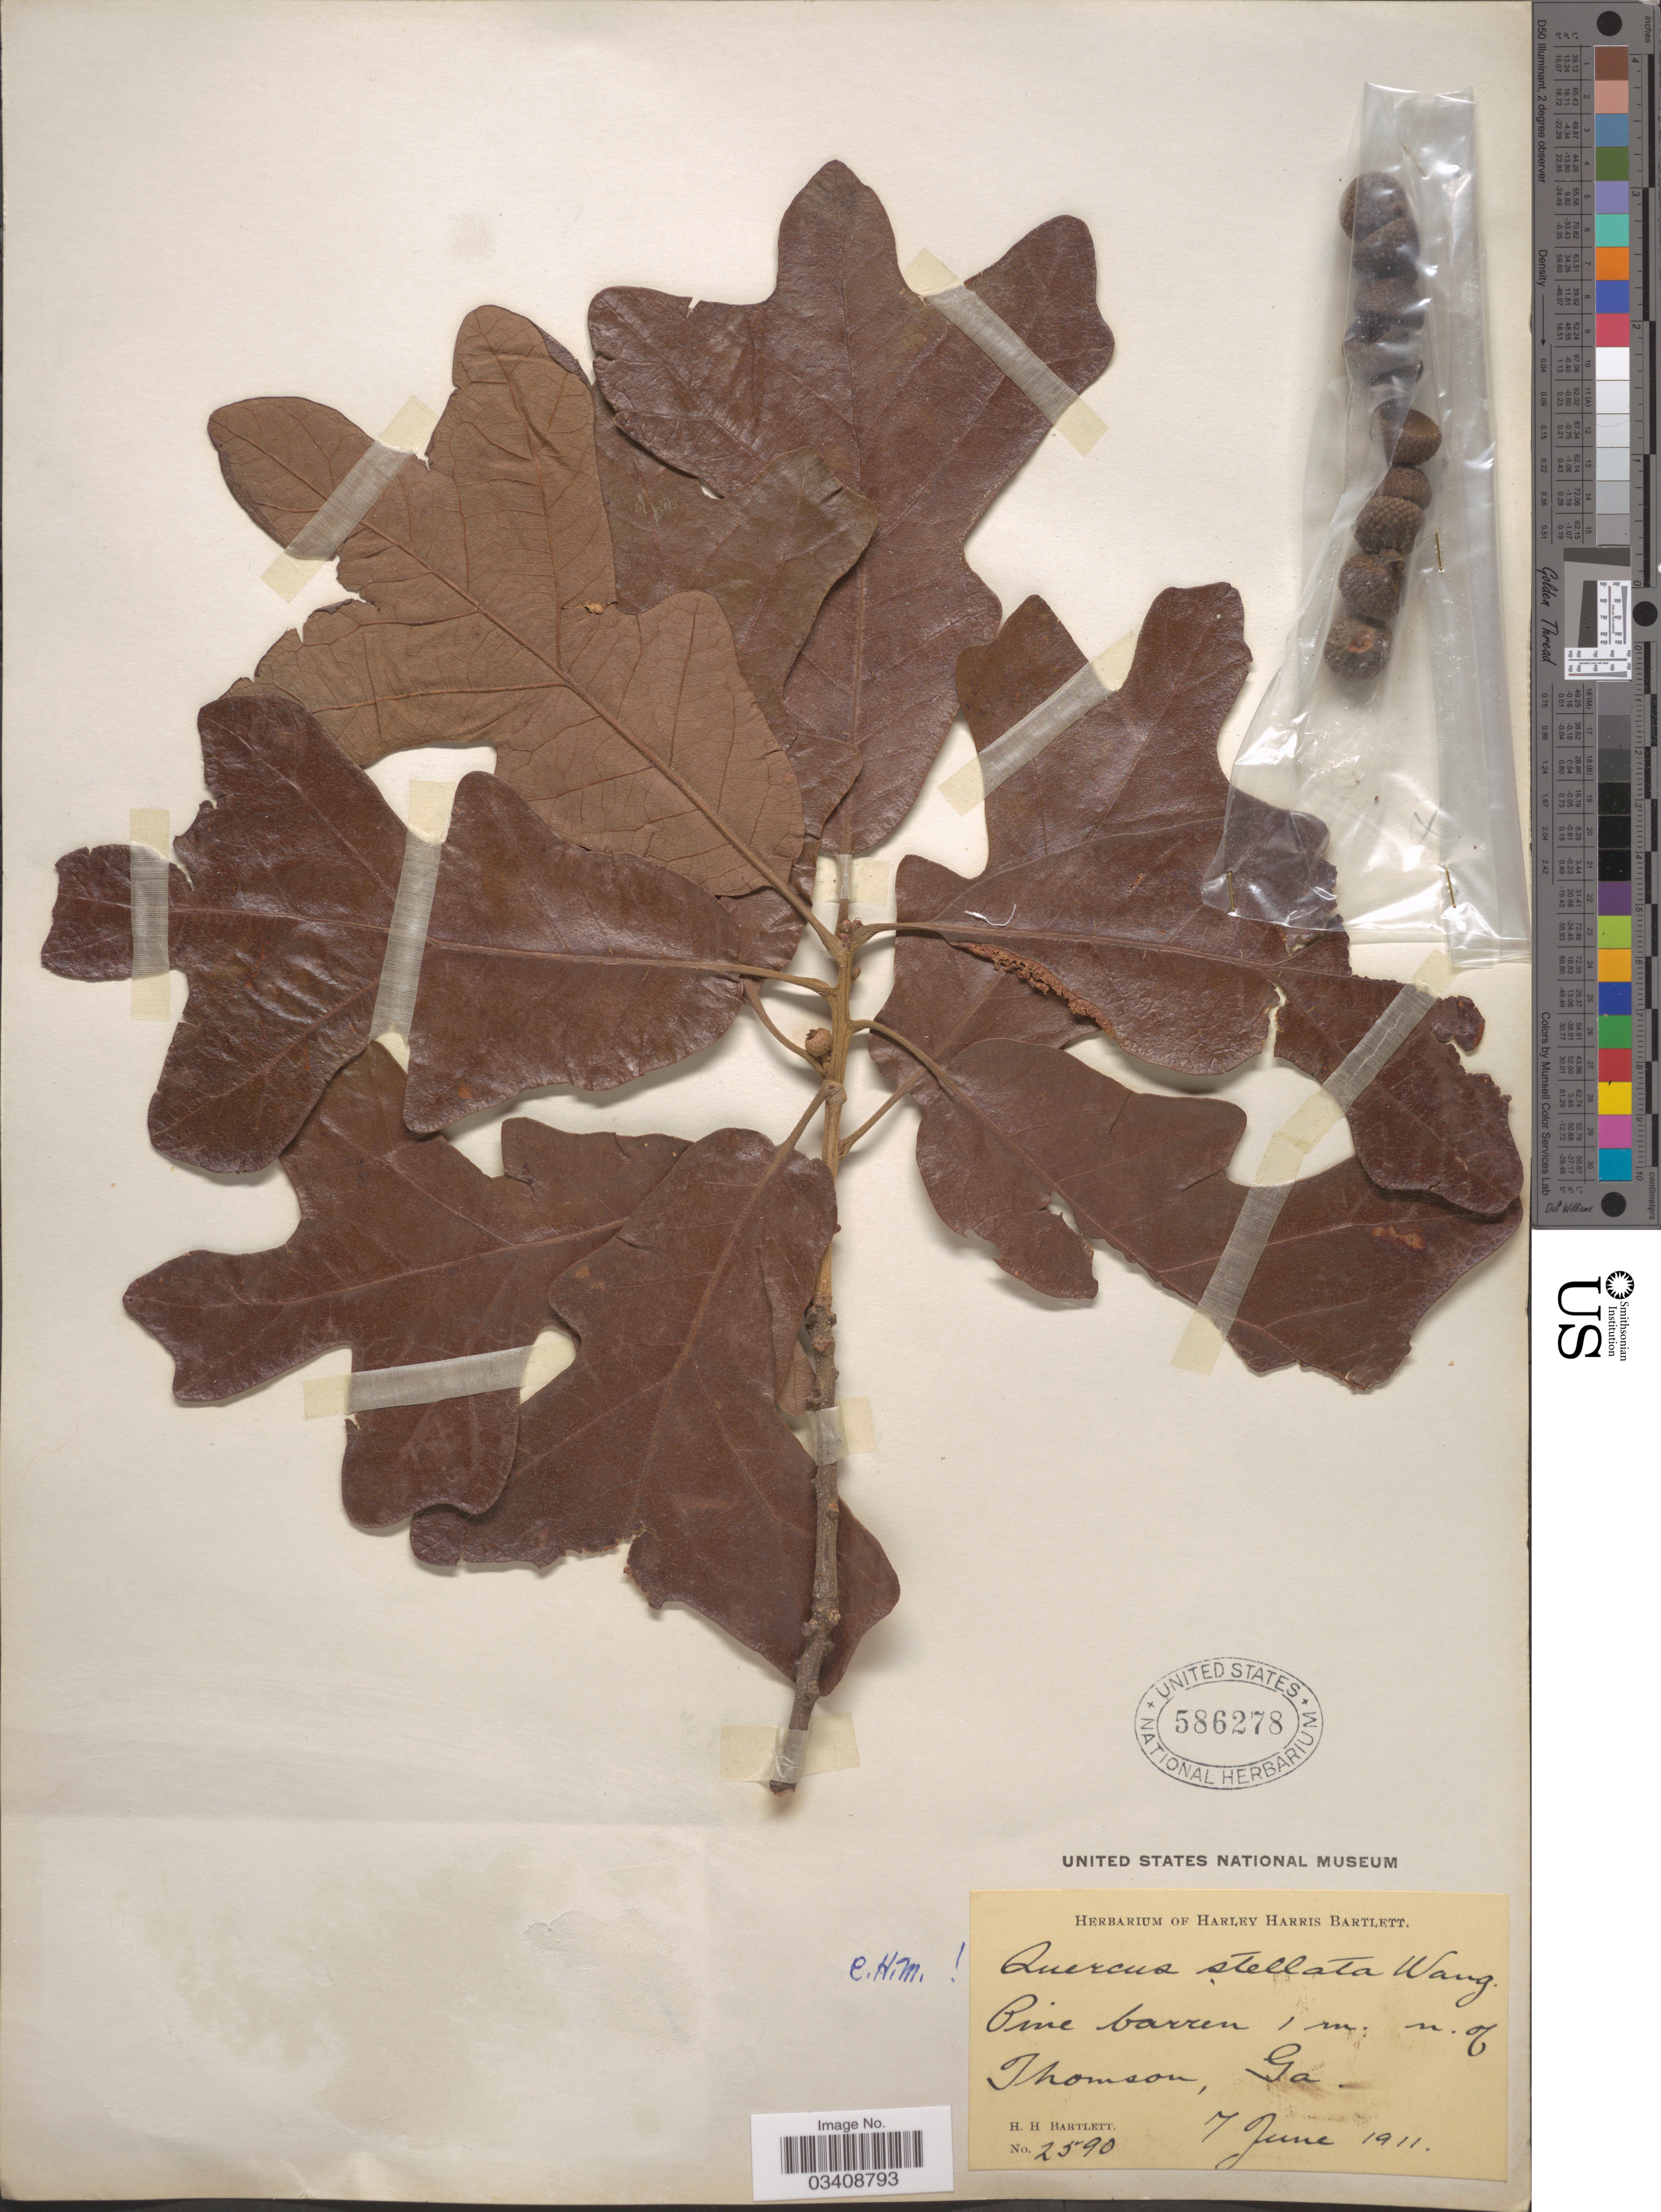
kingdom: Plantae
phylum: Tracheophyta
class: Magnoliopsida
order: Fagales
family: Fagaceae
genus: Quercus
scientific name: Quercus stellata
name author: Wangenh.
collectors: H. H. Bartlett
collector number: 2590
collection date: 1911-06-07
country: United States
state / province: Georgia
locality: Pine barren 1 m. n. of Thomson.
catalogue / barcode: US 586278